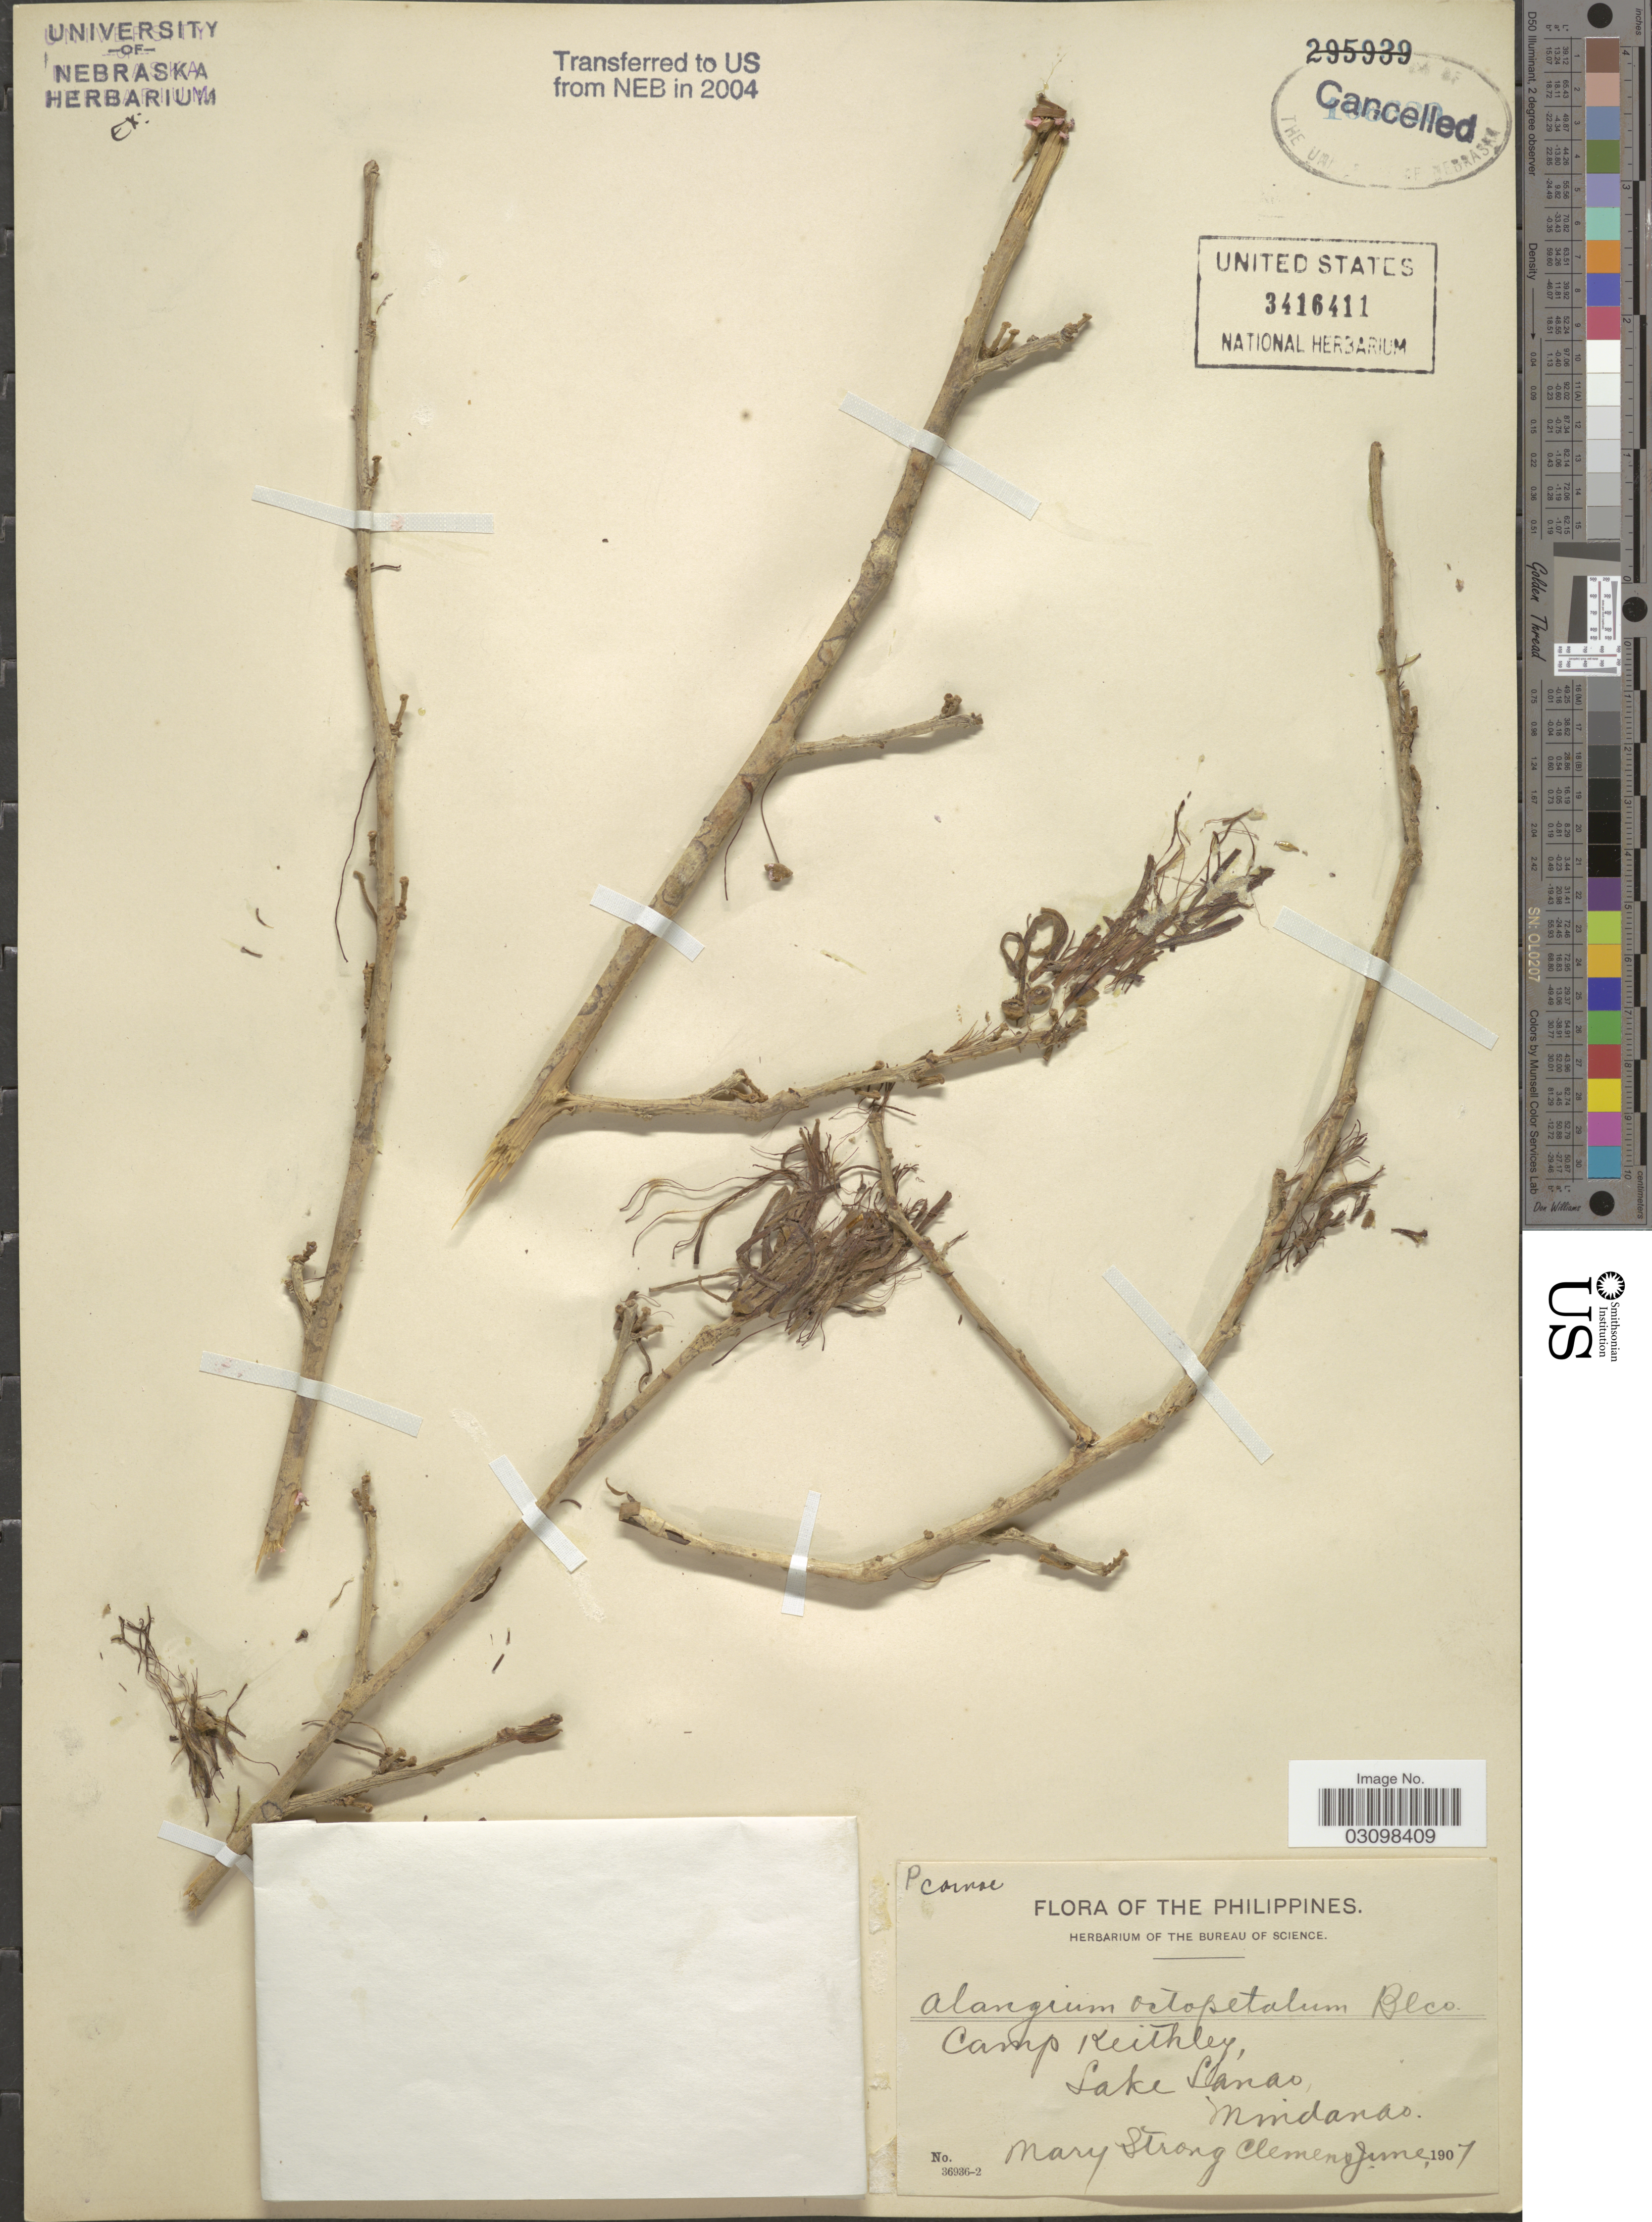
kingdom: Plantae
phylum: Tracheophyta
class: Magnoliopsida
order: Cornales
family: Cornaceae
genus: Alangium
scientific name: Alangium salviifolium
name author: (L. f.) Wangerin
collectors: M. S. Clemens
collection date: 1907-06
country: Philippines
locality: Camp Keithley. Lake Lanao, Mindanao.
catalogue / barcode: US 3416411